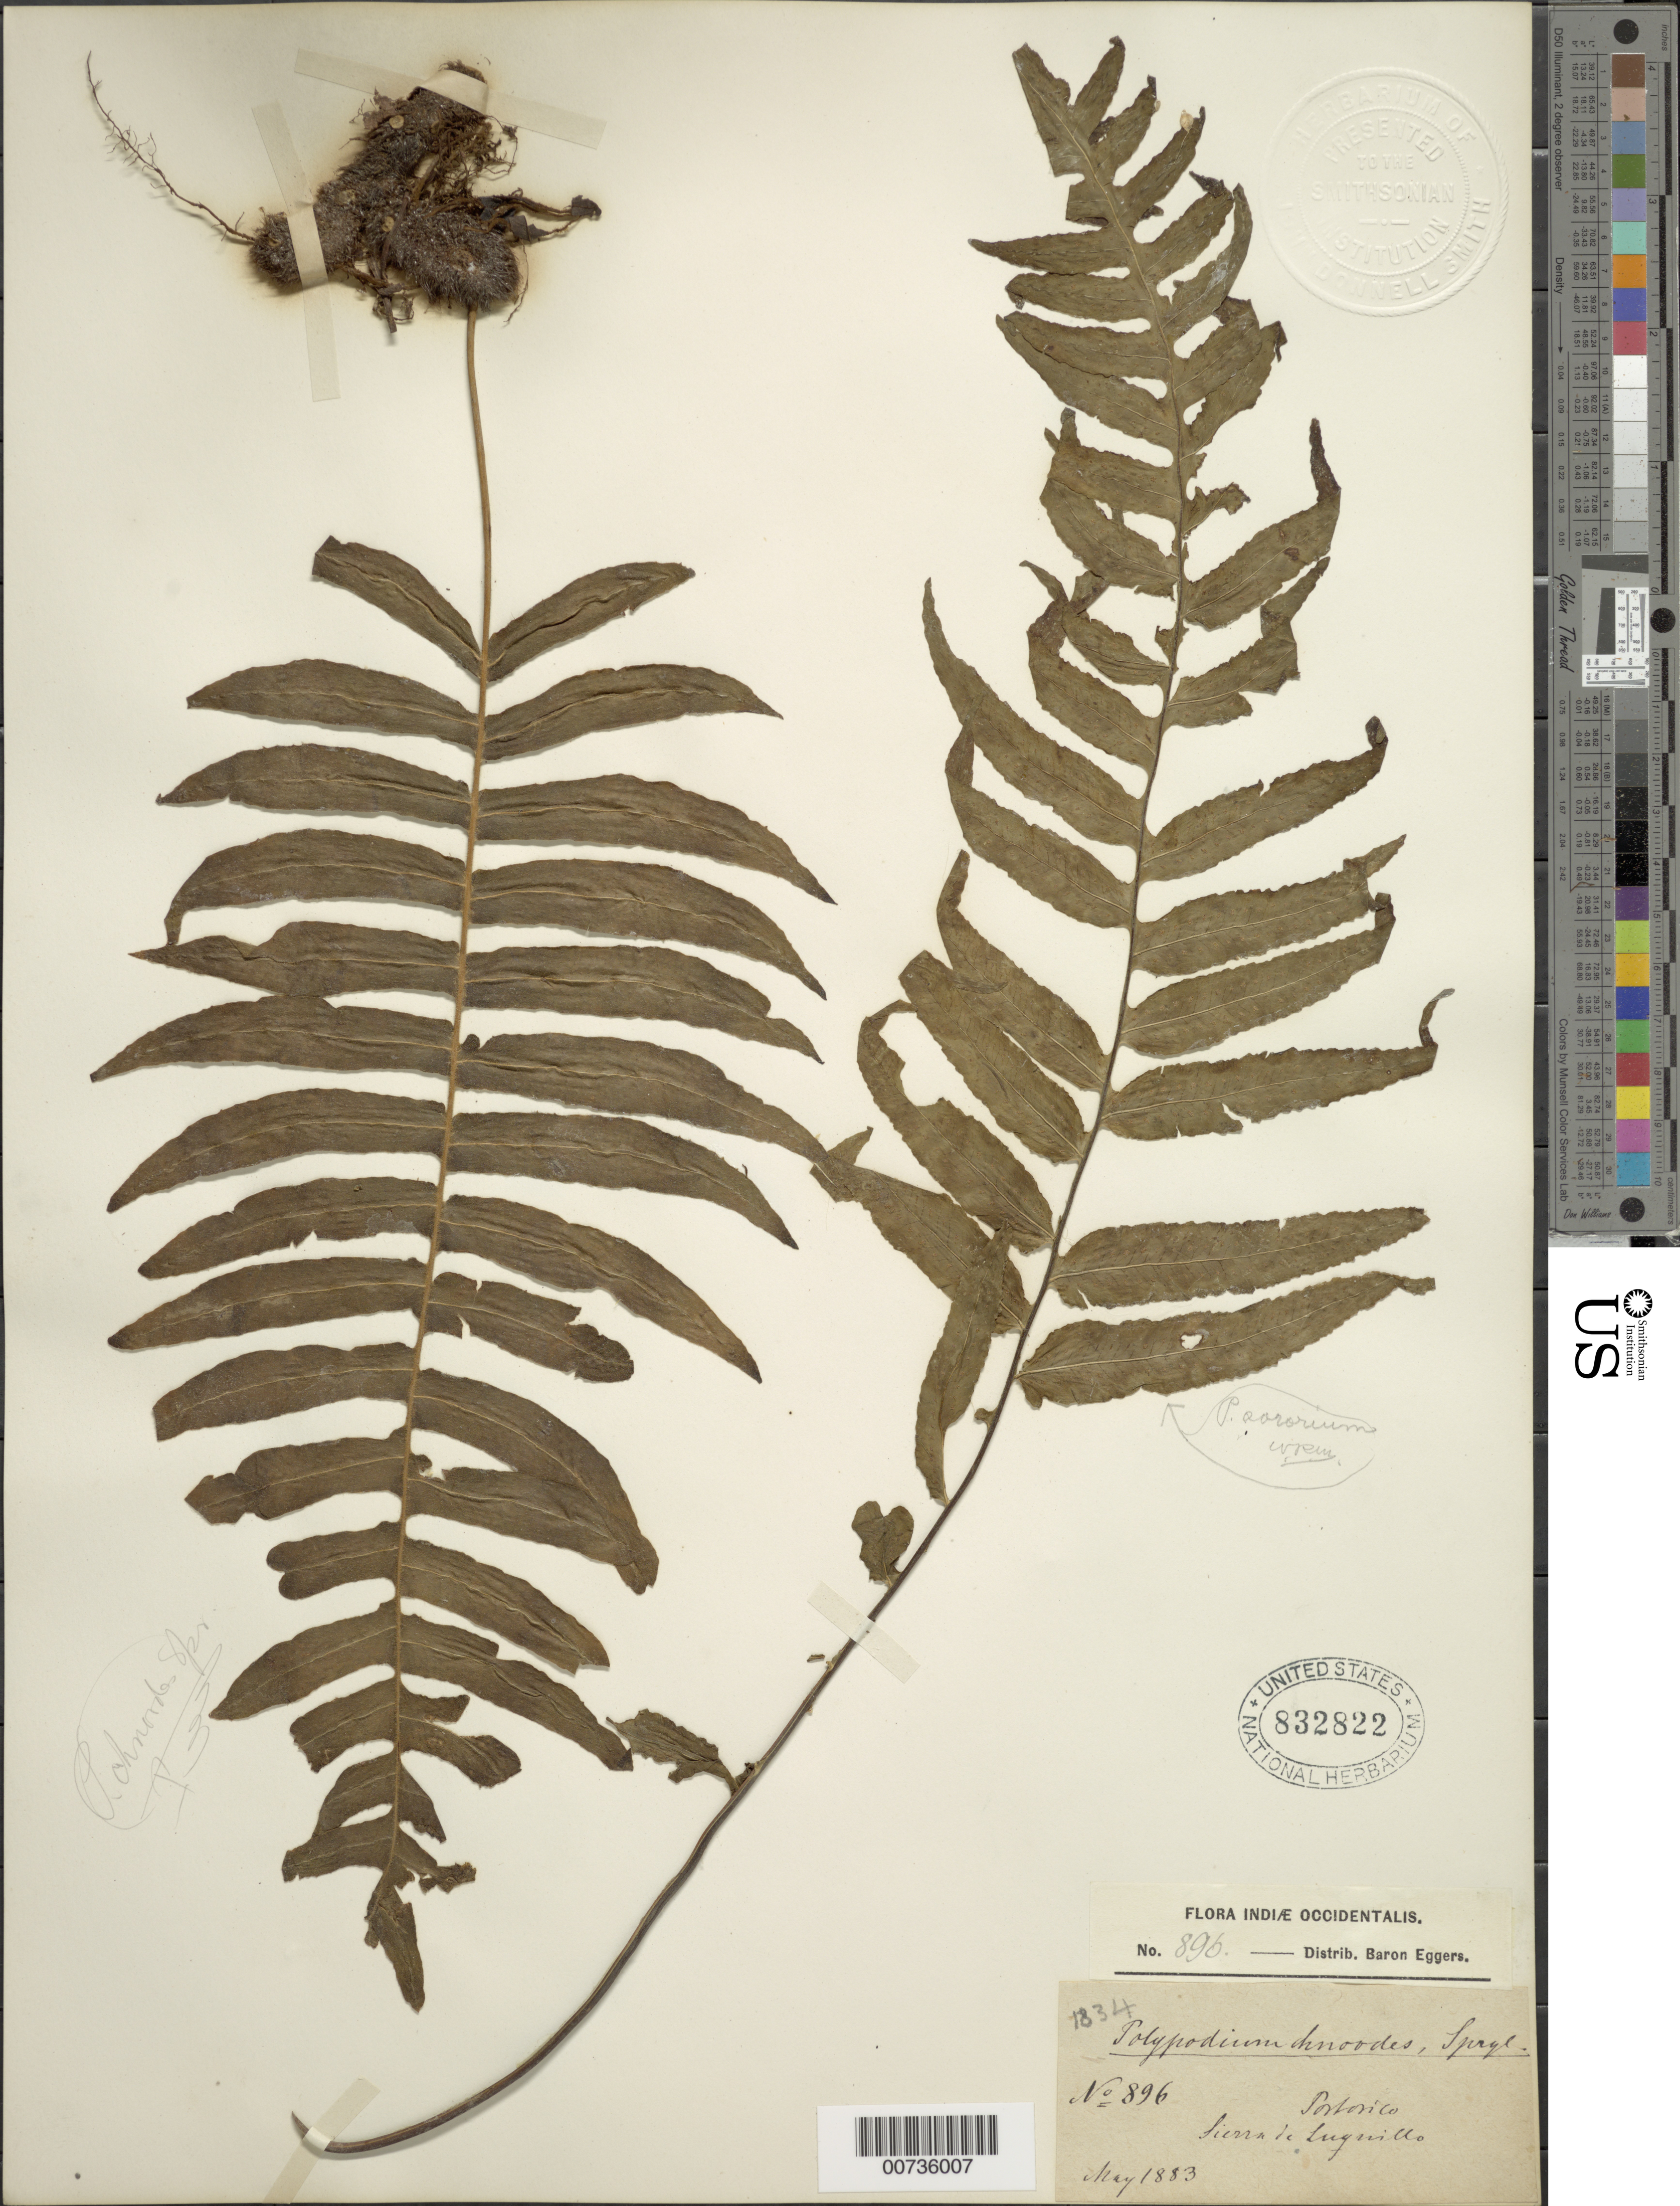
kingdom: Plantae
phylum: Tracheophyta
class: Polypodiopsida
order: Polypodiales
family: Polypodiaceae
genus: Serpocaulon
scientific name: Serpocaulon dissimile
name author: (L.) A.R. Sm.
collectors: H. F. A. von Eggers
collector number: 896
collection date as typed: May 1883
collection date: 1883-05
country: Puerto Rico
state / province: Luquillo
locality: Sierra de Luquillo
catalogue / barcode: US 832822